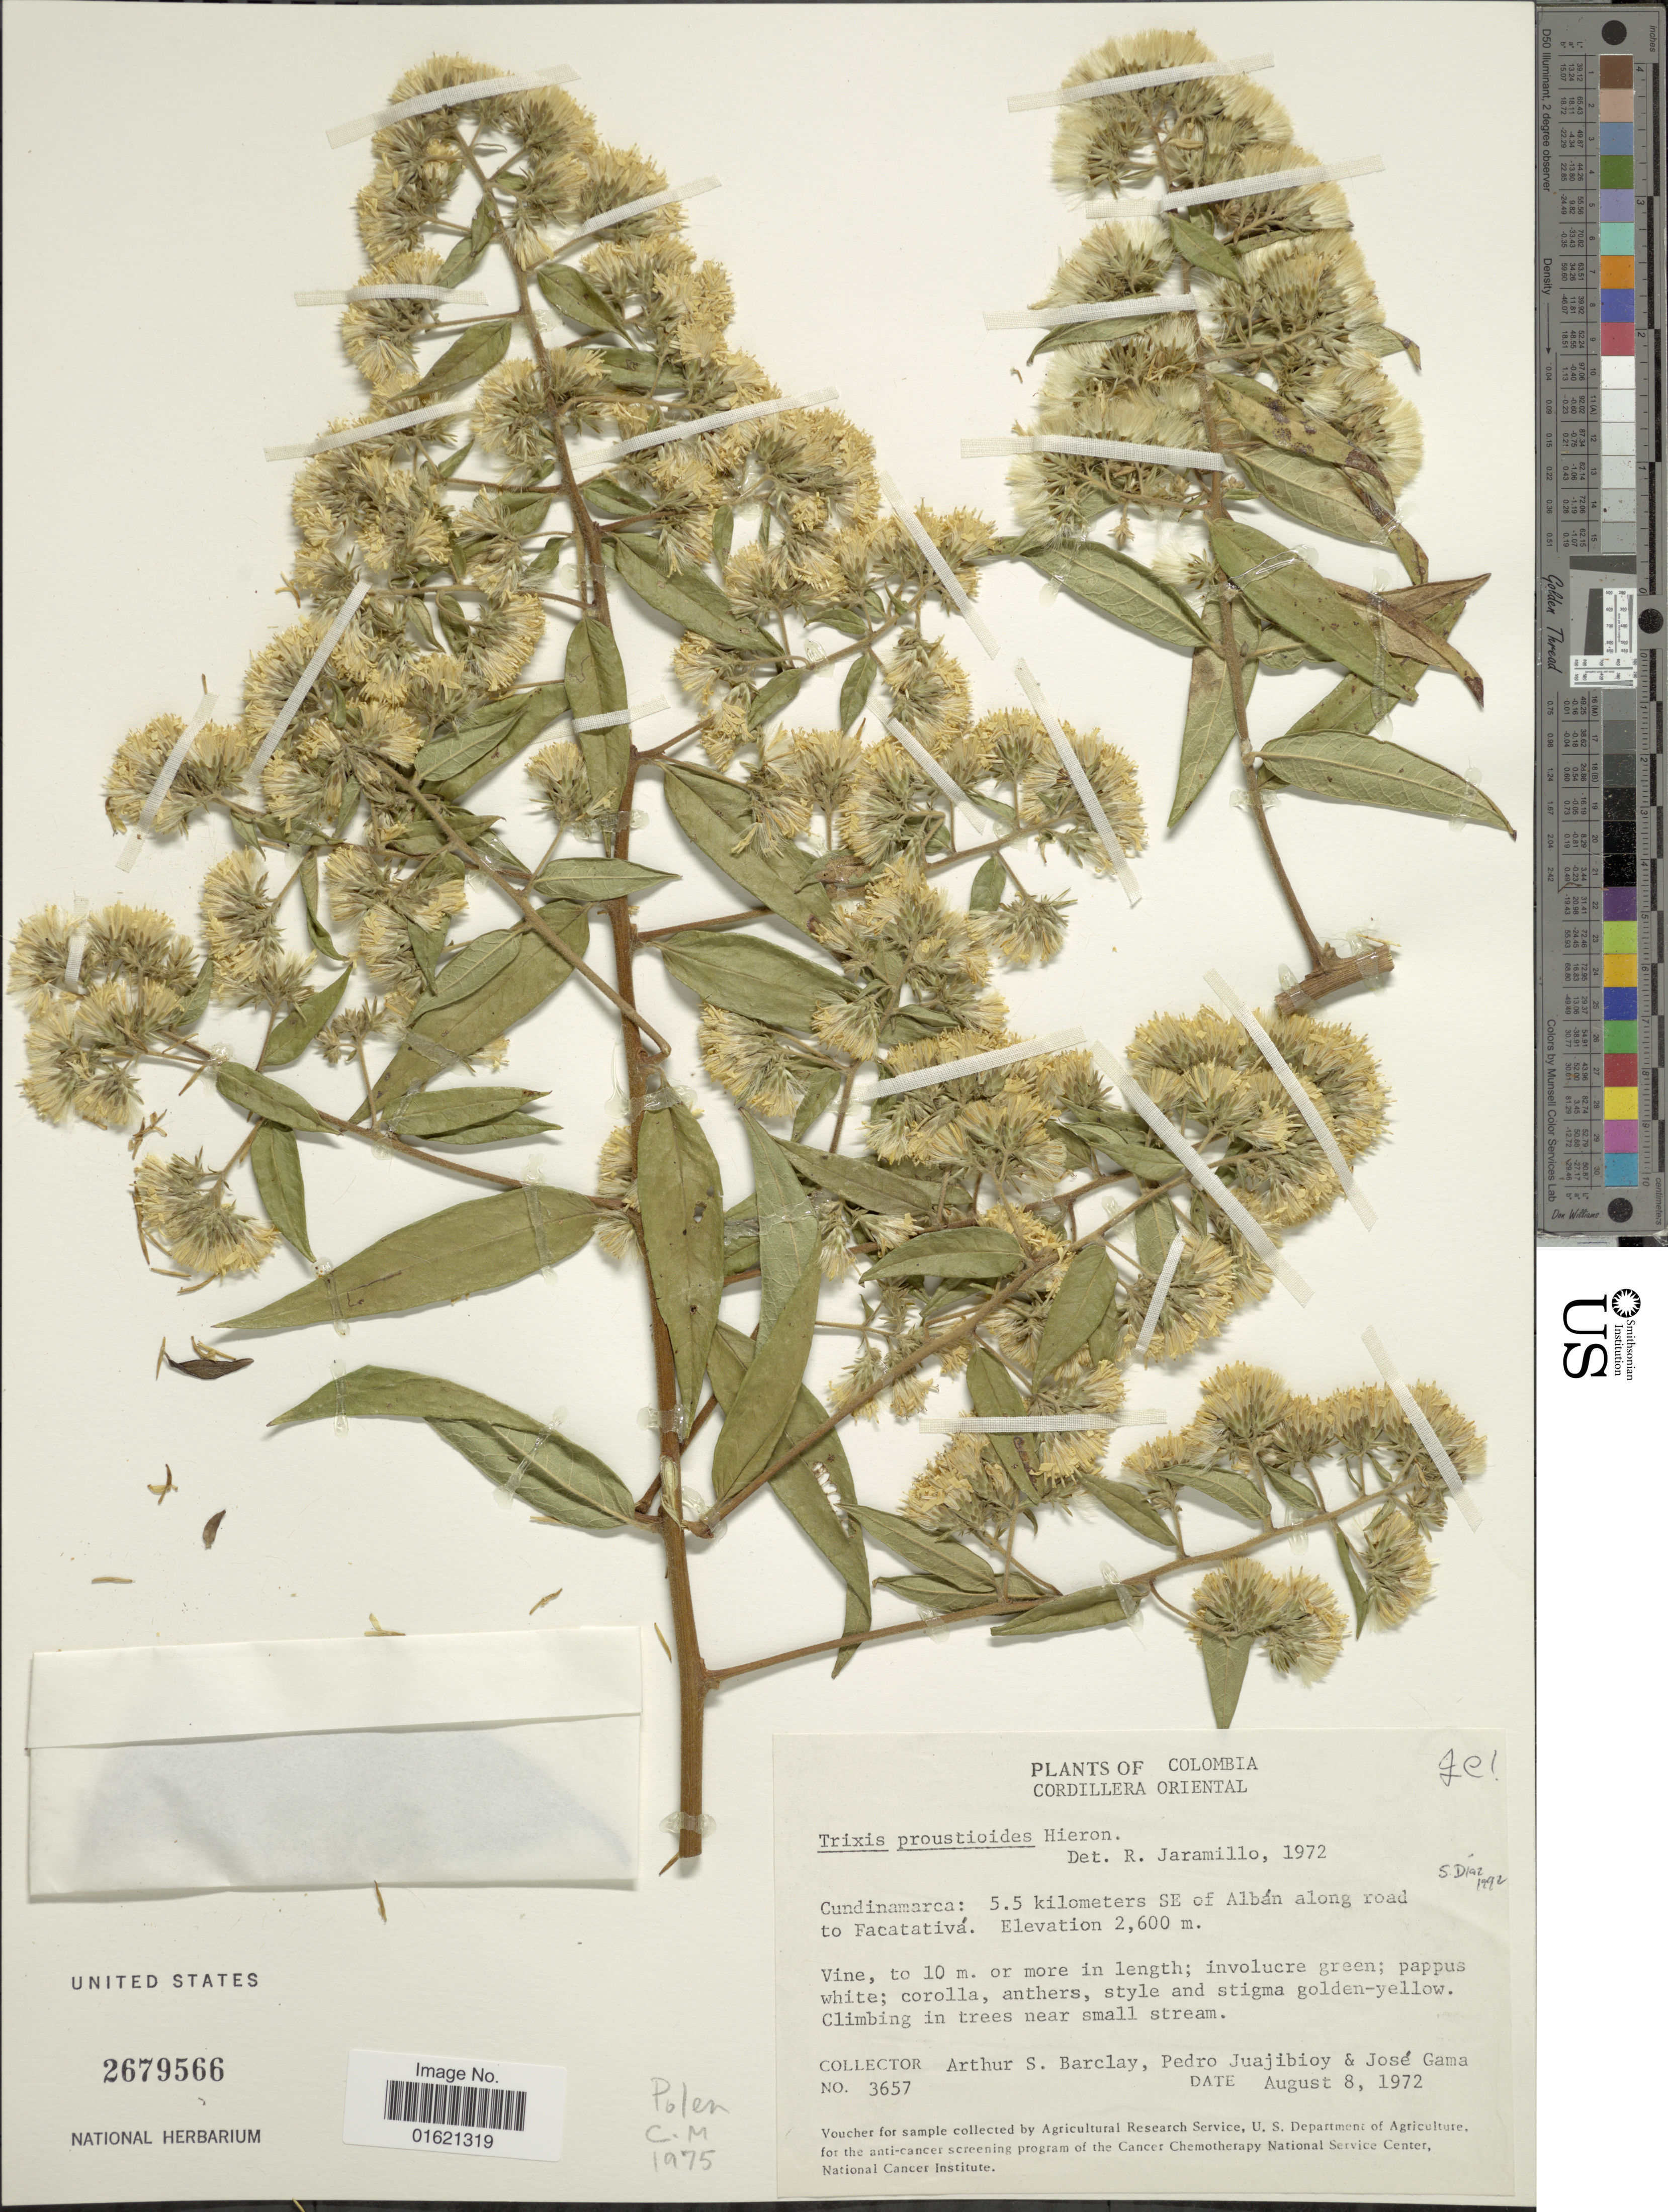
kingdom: Plantae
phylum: Tracheophyta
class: Magnoliopsida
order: Asterales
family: Asteraceae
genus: Trixis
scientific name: Trixis proustioides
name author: Hieron.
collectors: A. S. Barclay, P. Juajibioy & J. Gama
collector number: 3657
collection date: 1972-08-08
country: Colombia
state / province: Cundinamarca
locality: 5.5 kilometers SE of Alban along road to Facatativa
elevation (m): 2600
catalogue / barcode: US 2679566